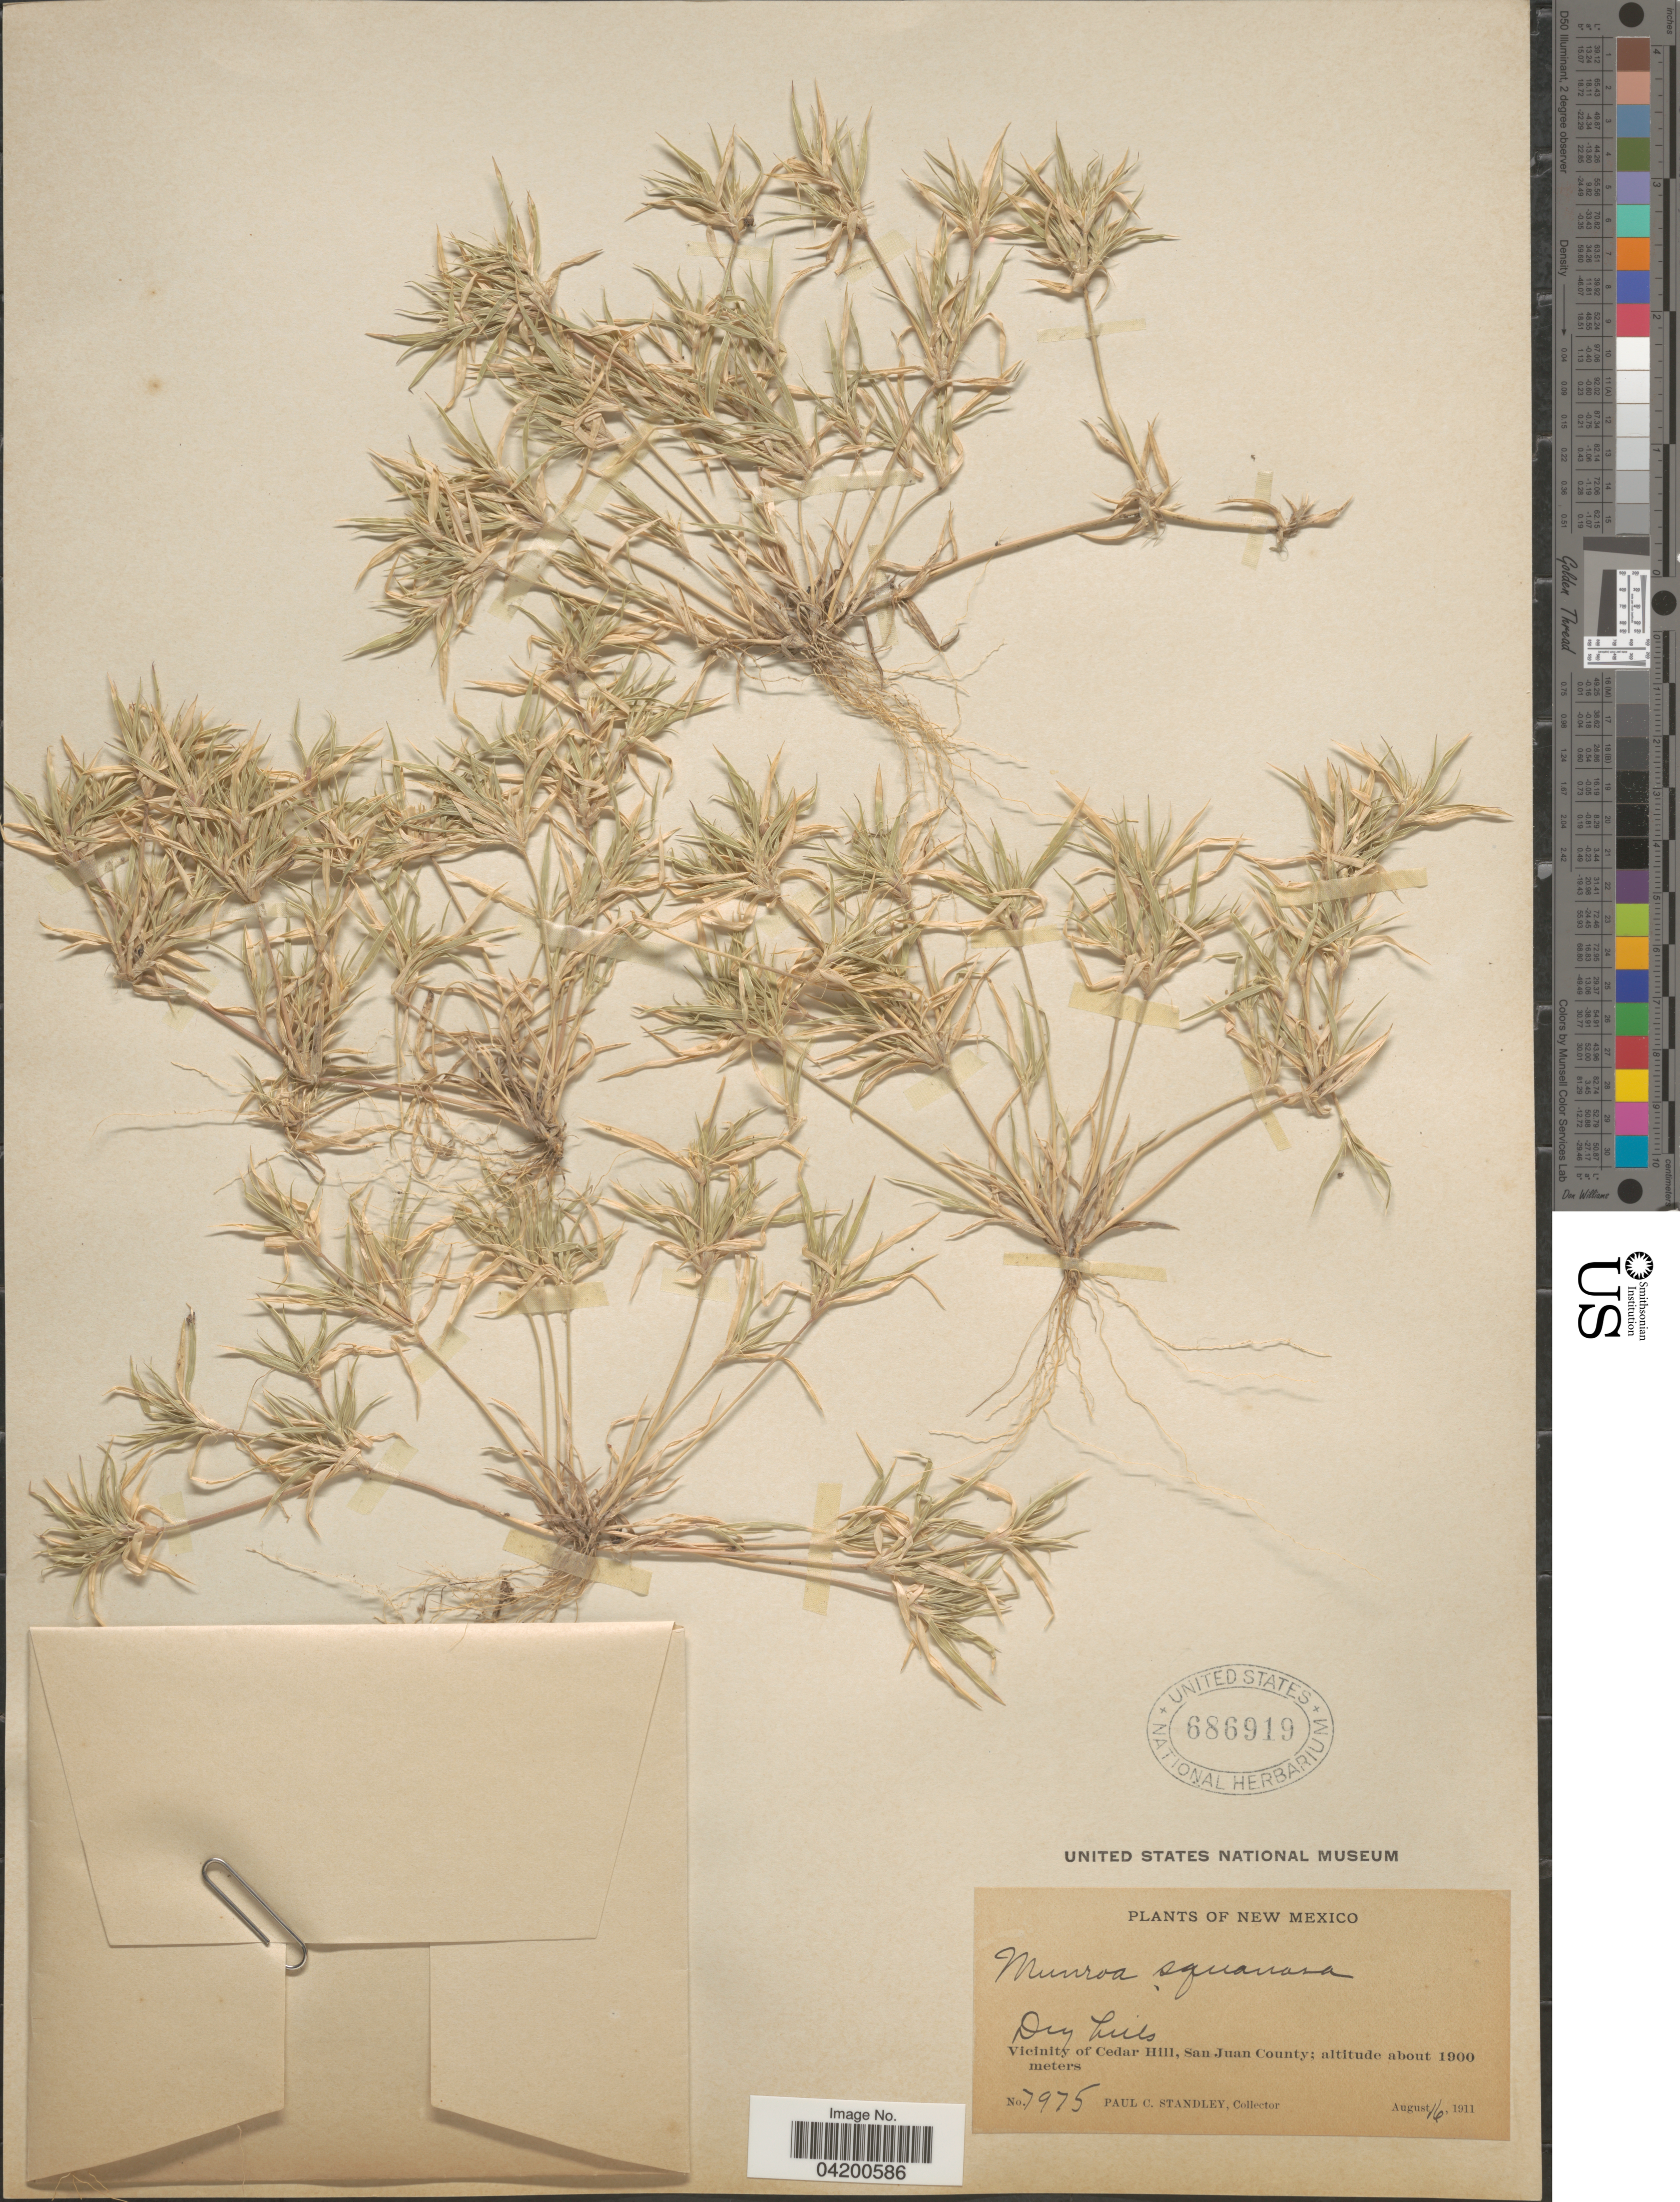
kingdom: Plantae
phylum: Tracheophyta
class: Liliopsida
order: Poales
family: Poaceae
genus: Munroa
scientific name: Munroa squarrosa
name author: (Nutt.) Torr.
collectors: P. C. Standley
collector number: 7975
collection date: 1911-08-16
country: United States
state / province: New Mexico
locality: Vicinity of Cedar Hills, San Juan County.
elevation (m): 1900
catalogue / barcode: US 686919